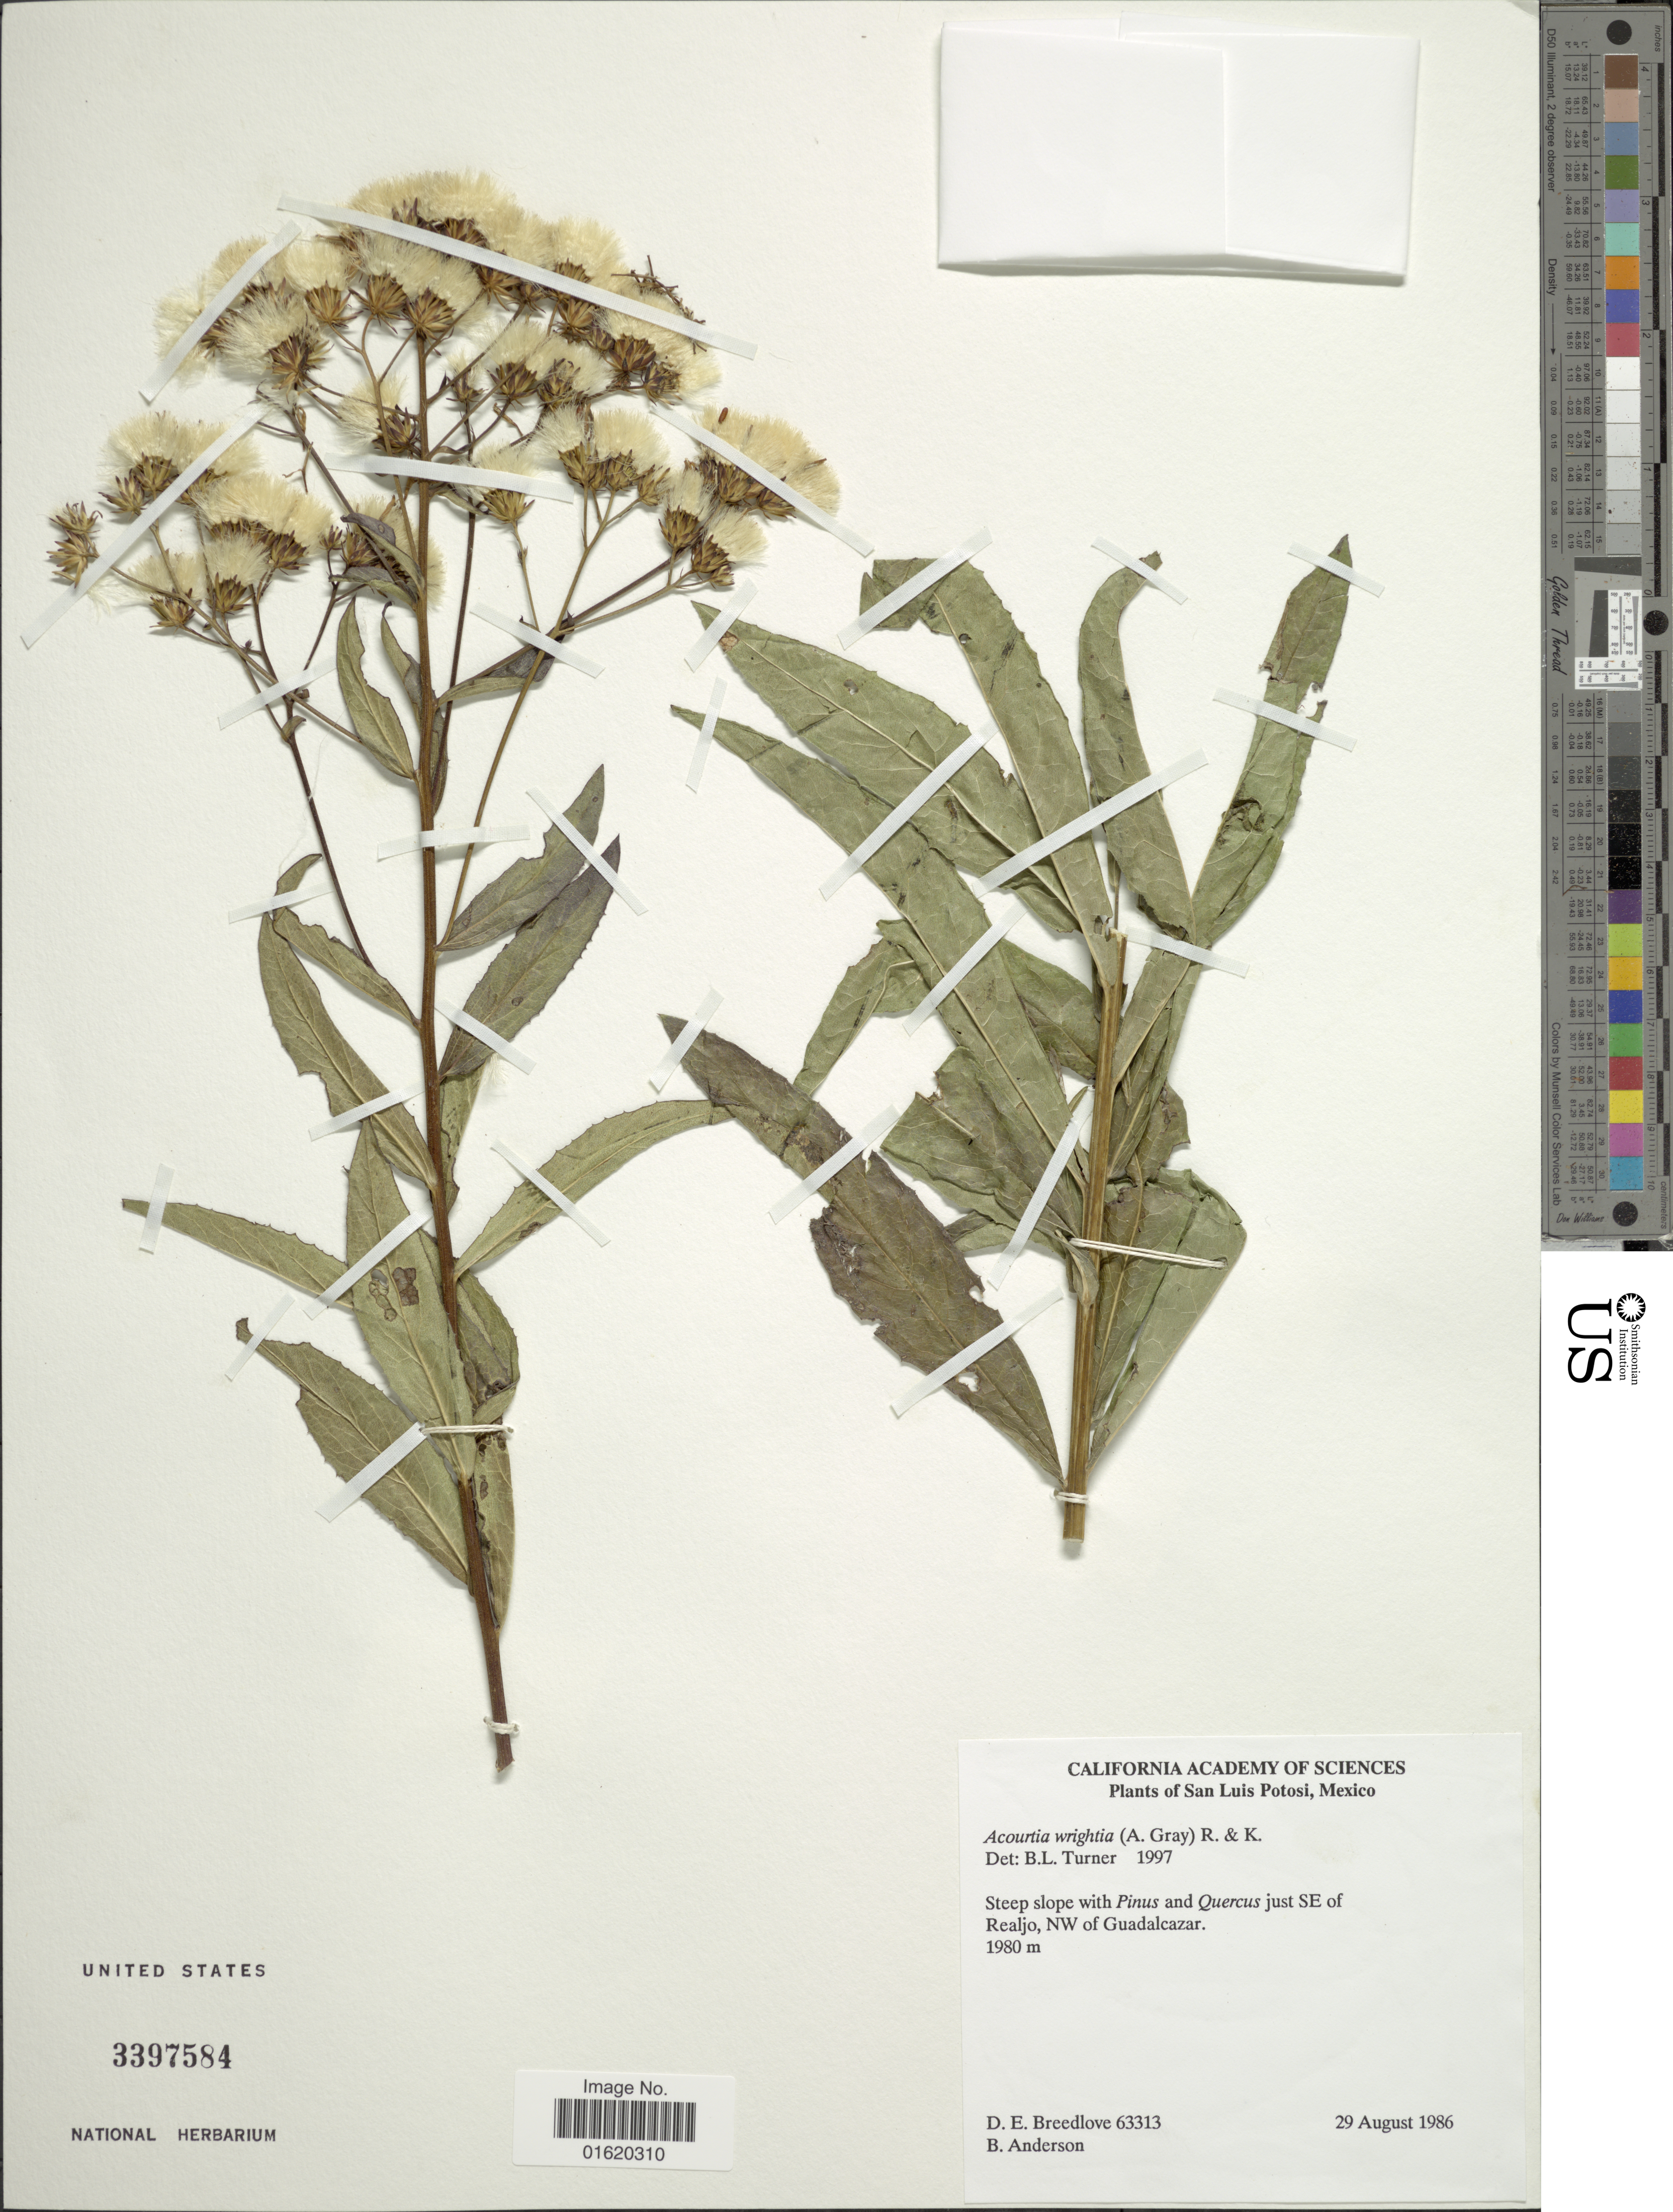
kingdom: Plantae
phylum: Tracheophyta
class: Magnoliopsida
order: Asterales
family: Asteraceae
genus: Acourtia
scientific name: Acourtia wrightii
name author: (A. Gray) Reveal & R.M. King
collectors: D. E. Breedlove & B. Anderson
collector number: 63313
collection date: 1986-08-29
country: Mexico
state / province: San Luis Potosí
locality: Just SE of Realjo, NW of Guadalcazar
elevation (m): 1980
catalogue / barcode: US 3397584